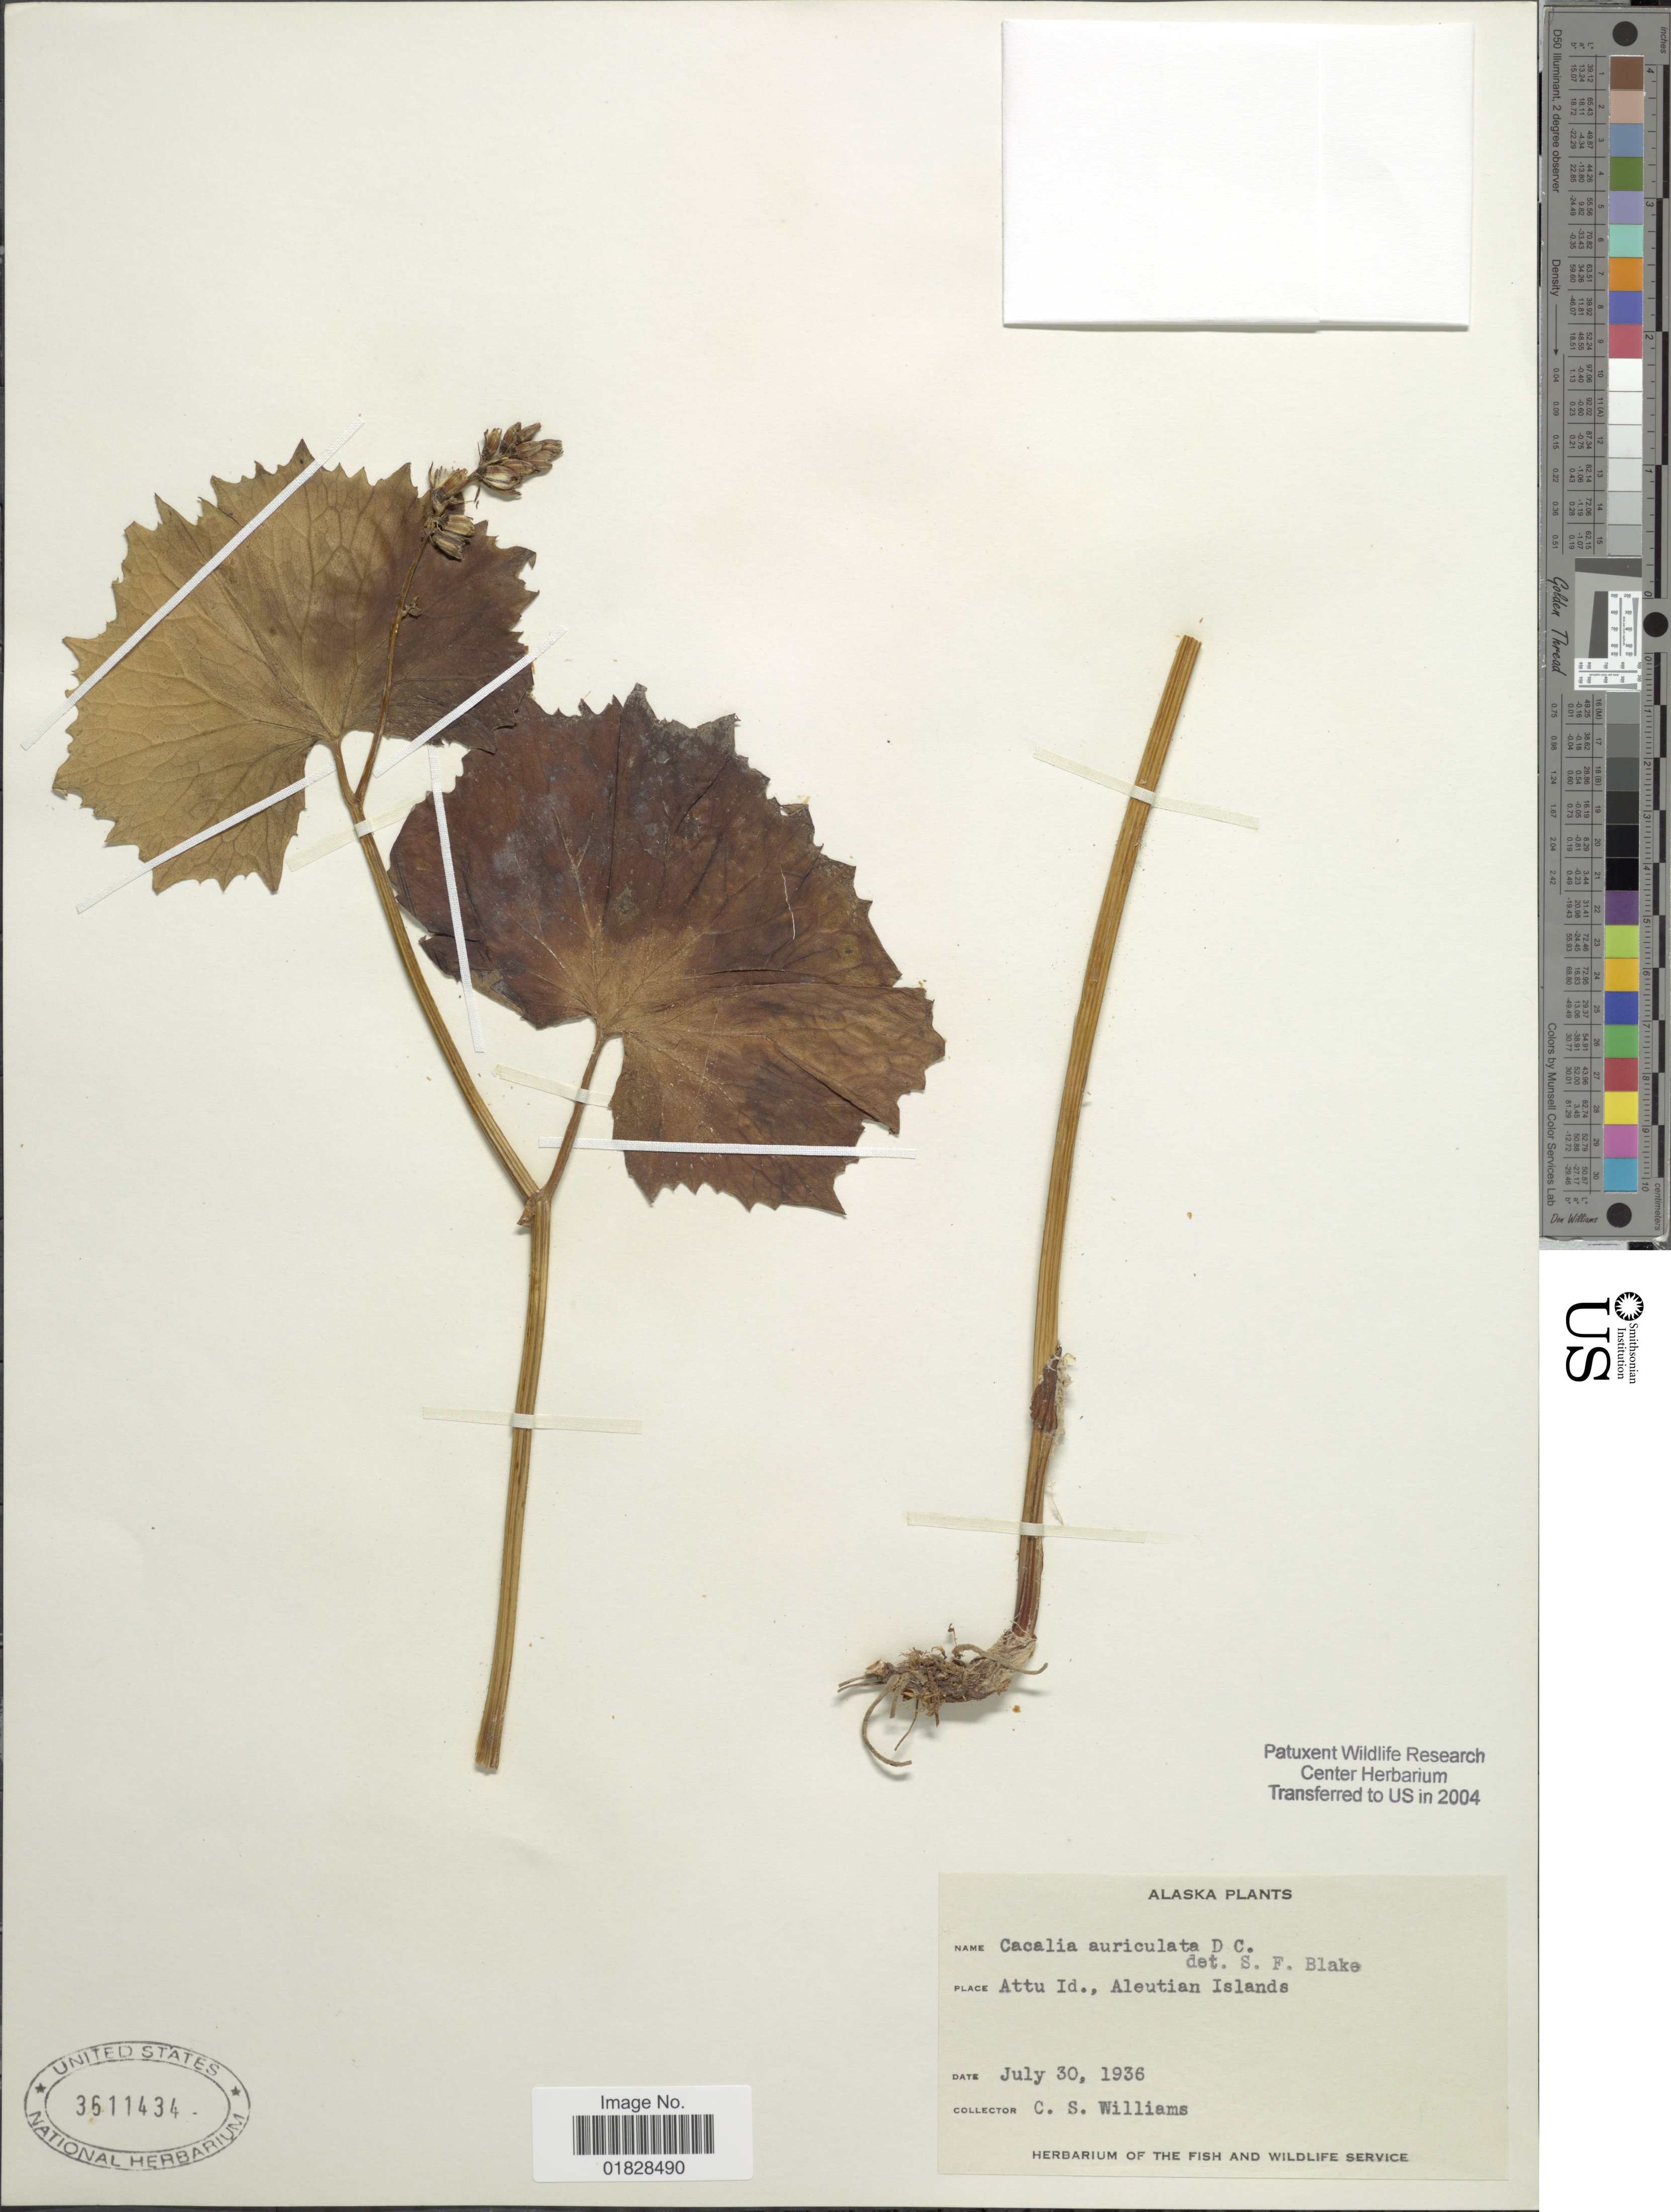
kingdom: Plantae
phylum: Tracheophyta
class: Magnoliopsida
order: Asterales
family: Asteraceae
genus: Parasenecio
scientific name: Parasenecio auriculatus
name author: (DC.) H. Koyama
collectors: C. Williams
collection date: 1936-07-30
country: United States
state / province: Alaska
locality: Attu Id., Aleutian Islands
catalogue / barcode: US 3611434